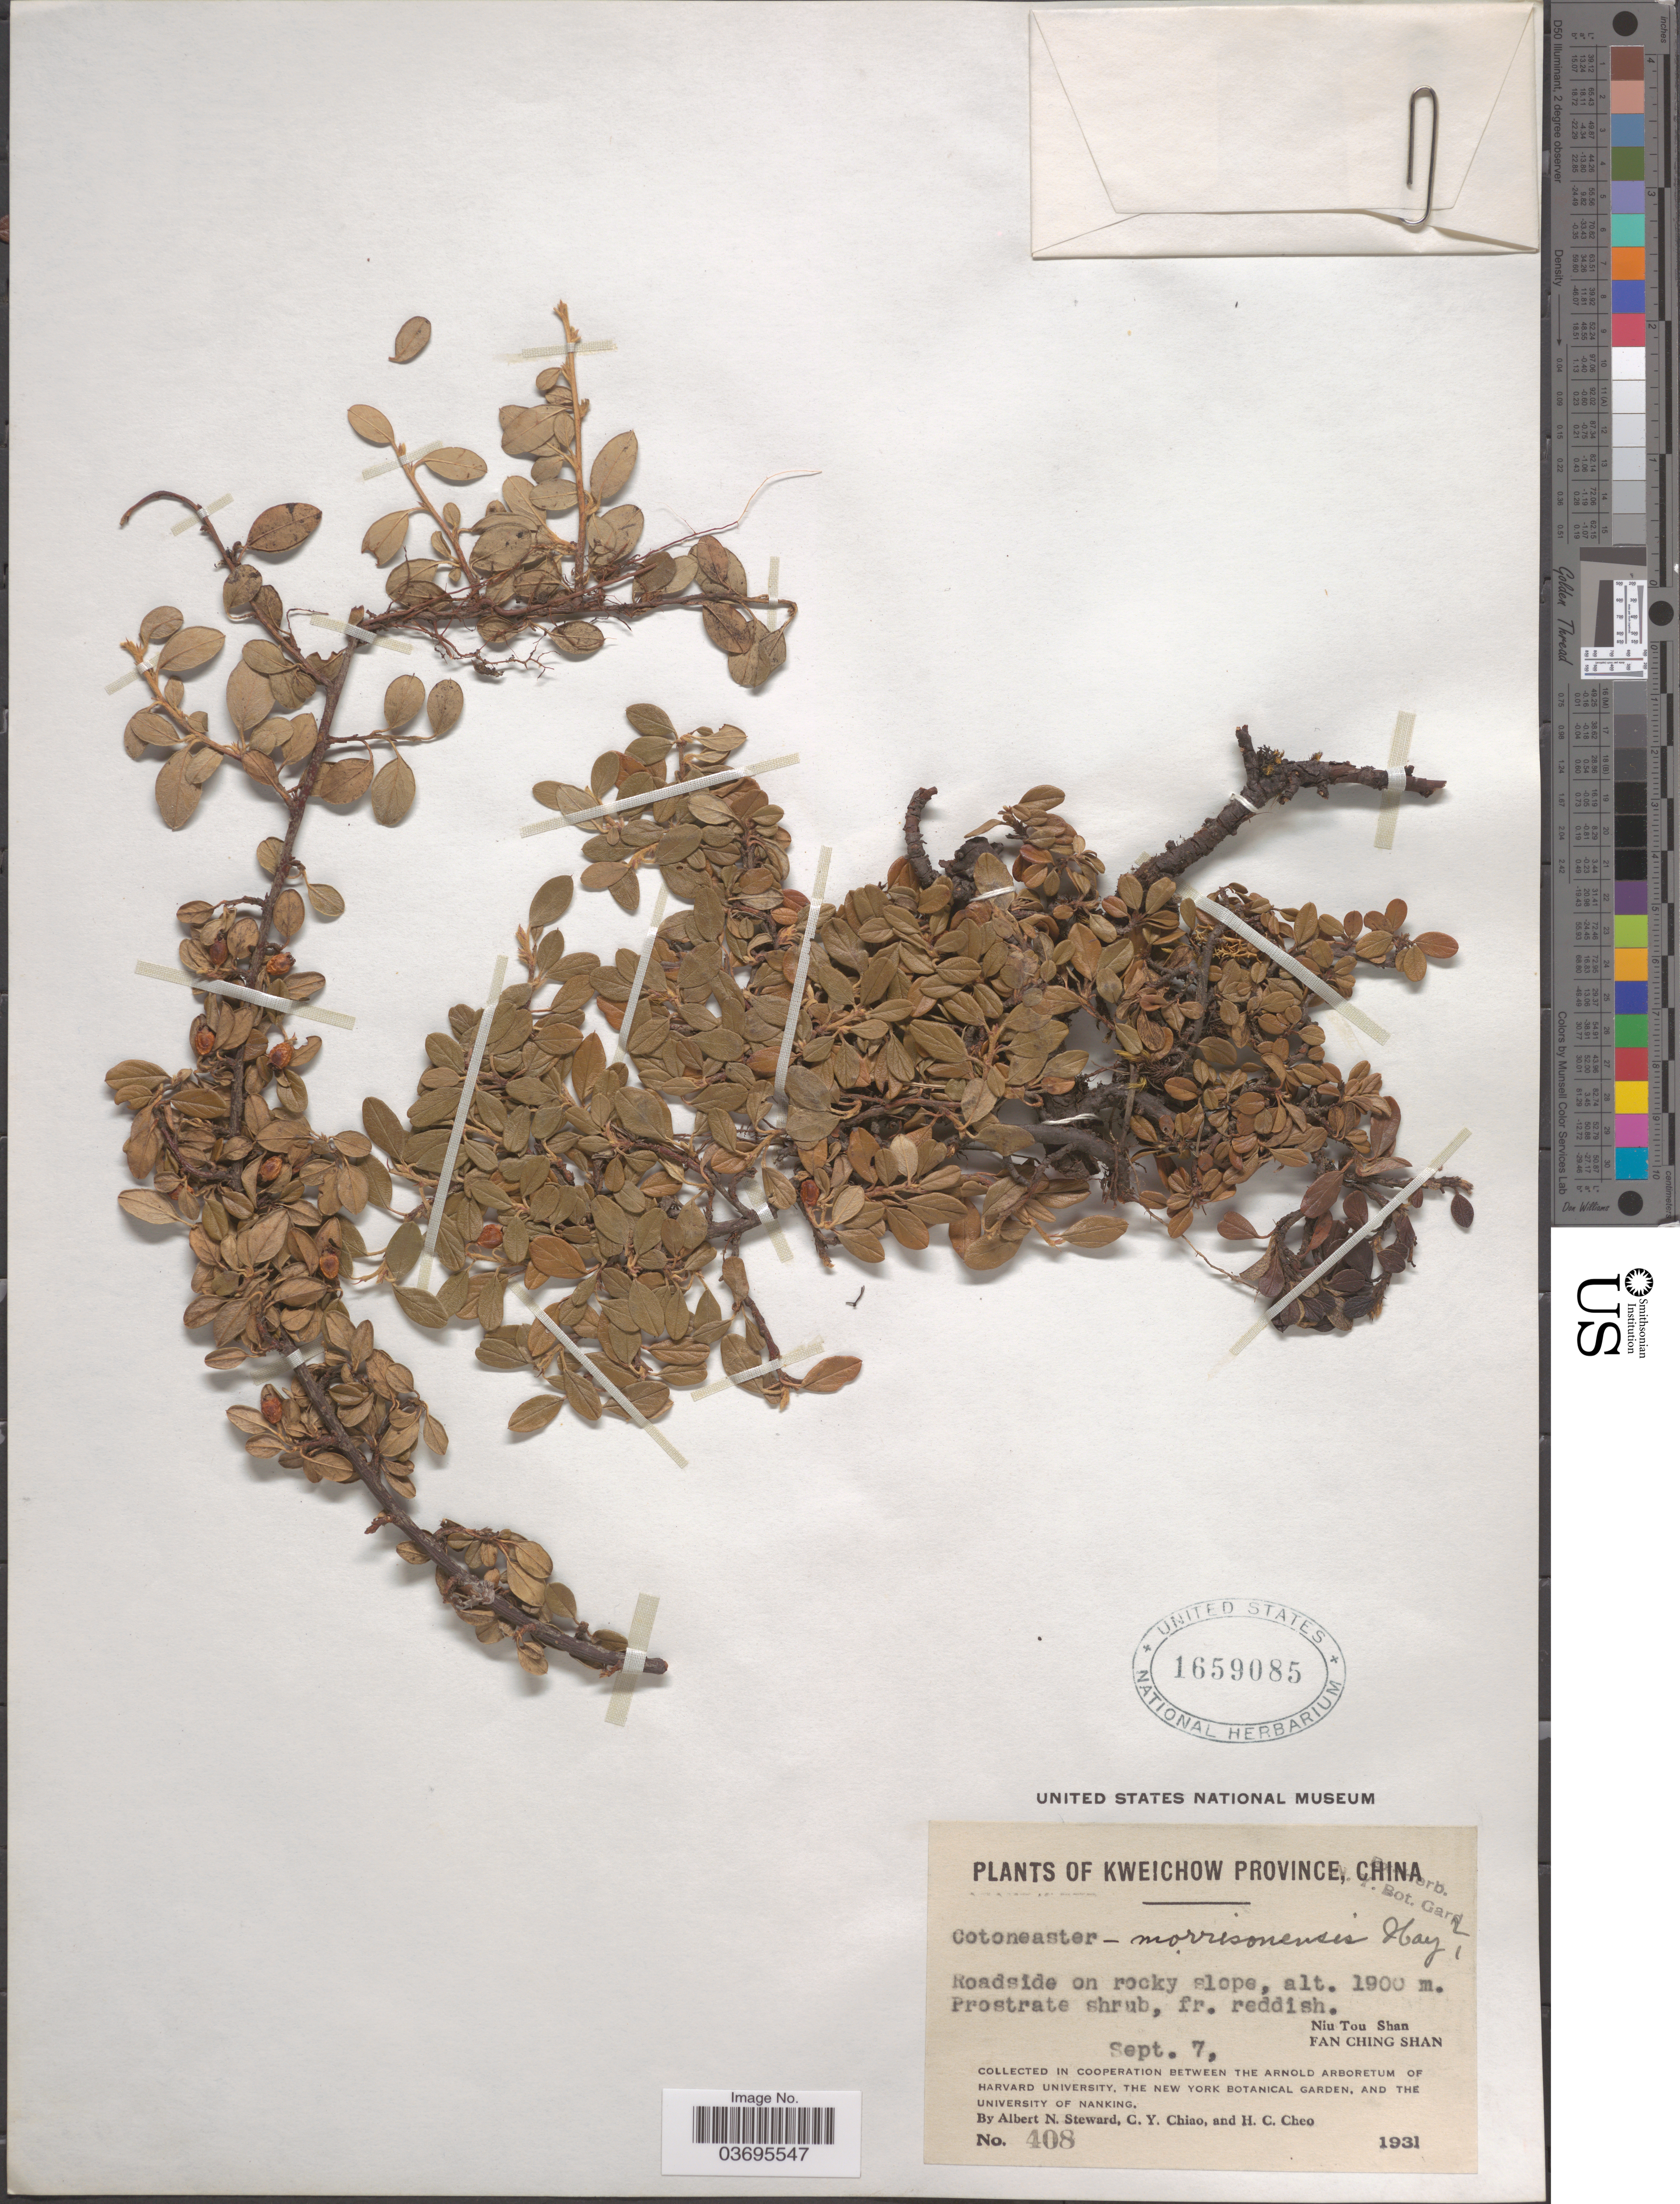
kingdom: Plantae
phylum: Tracheophyta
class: Magnoliopsida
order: Rosales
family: Rosaceae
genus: Cotoneaster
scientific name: Cotoneaster morrisonensis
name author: Hayata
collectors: A. N. Steward, C. Y. Chiao & H. Cheo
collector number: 408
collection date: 1931-09-07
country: China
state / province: Guizhou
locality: Kweichow Province. Niu Tou Shan, Fan Ching Shan.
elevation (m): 1900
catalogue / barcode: US 1659085